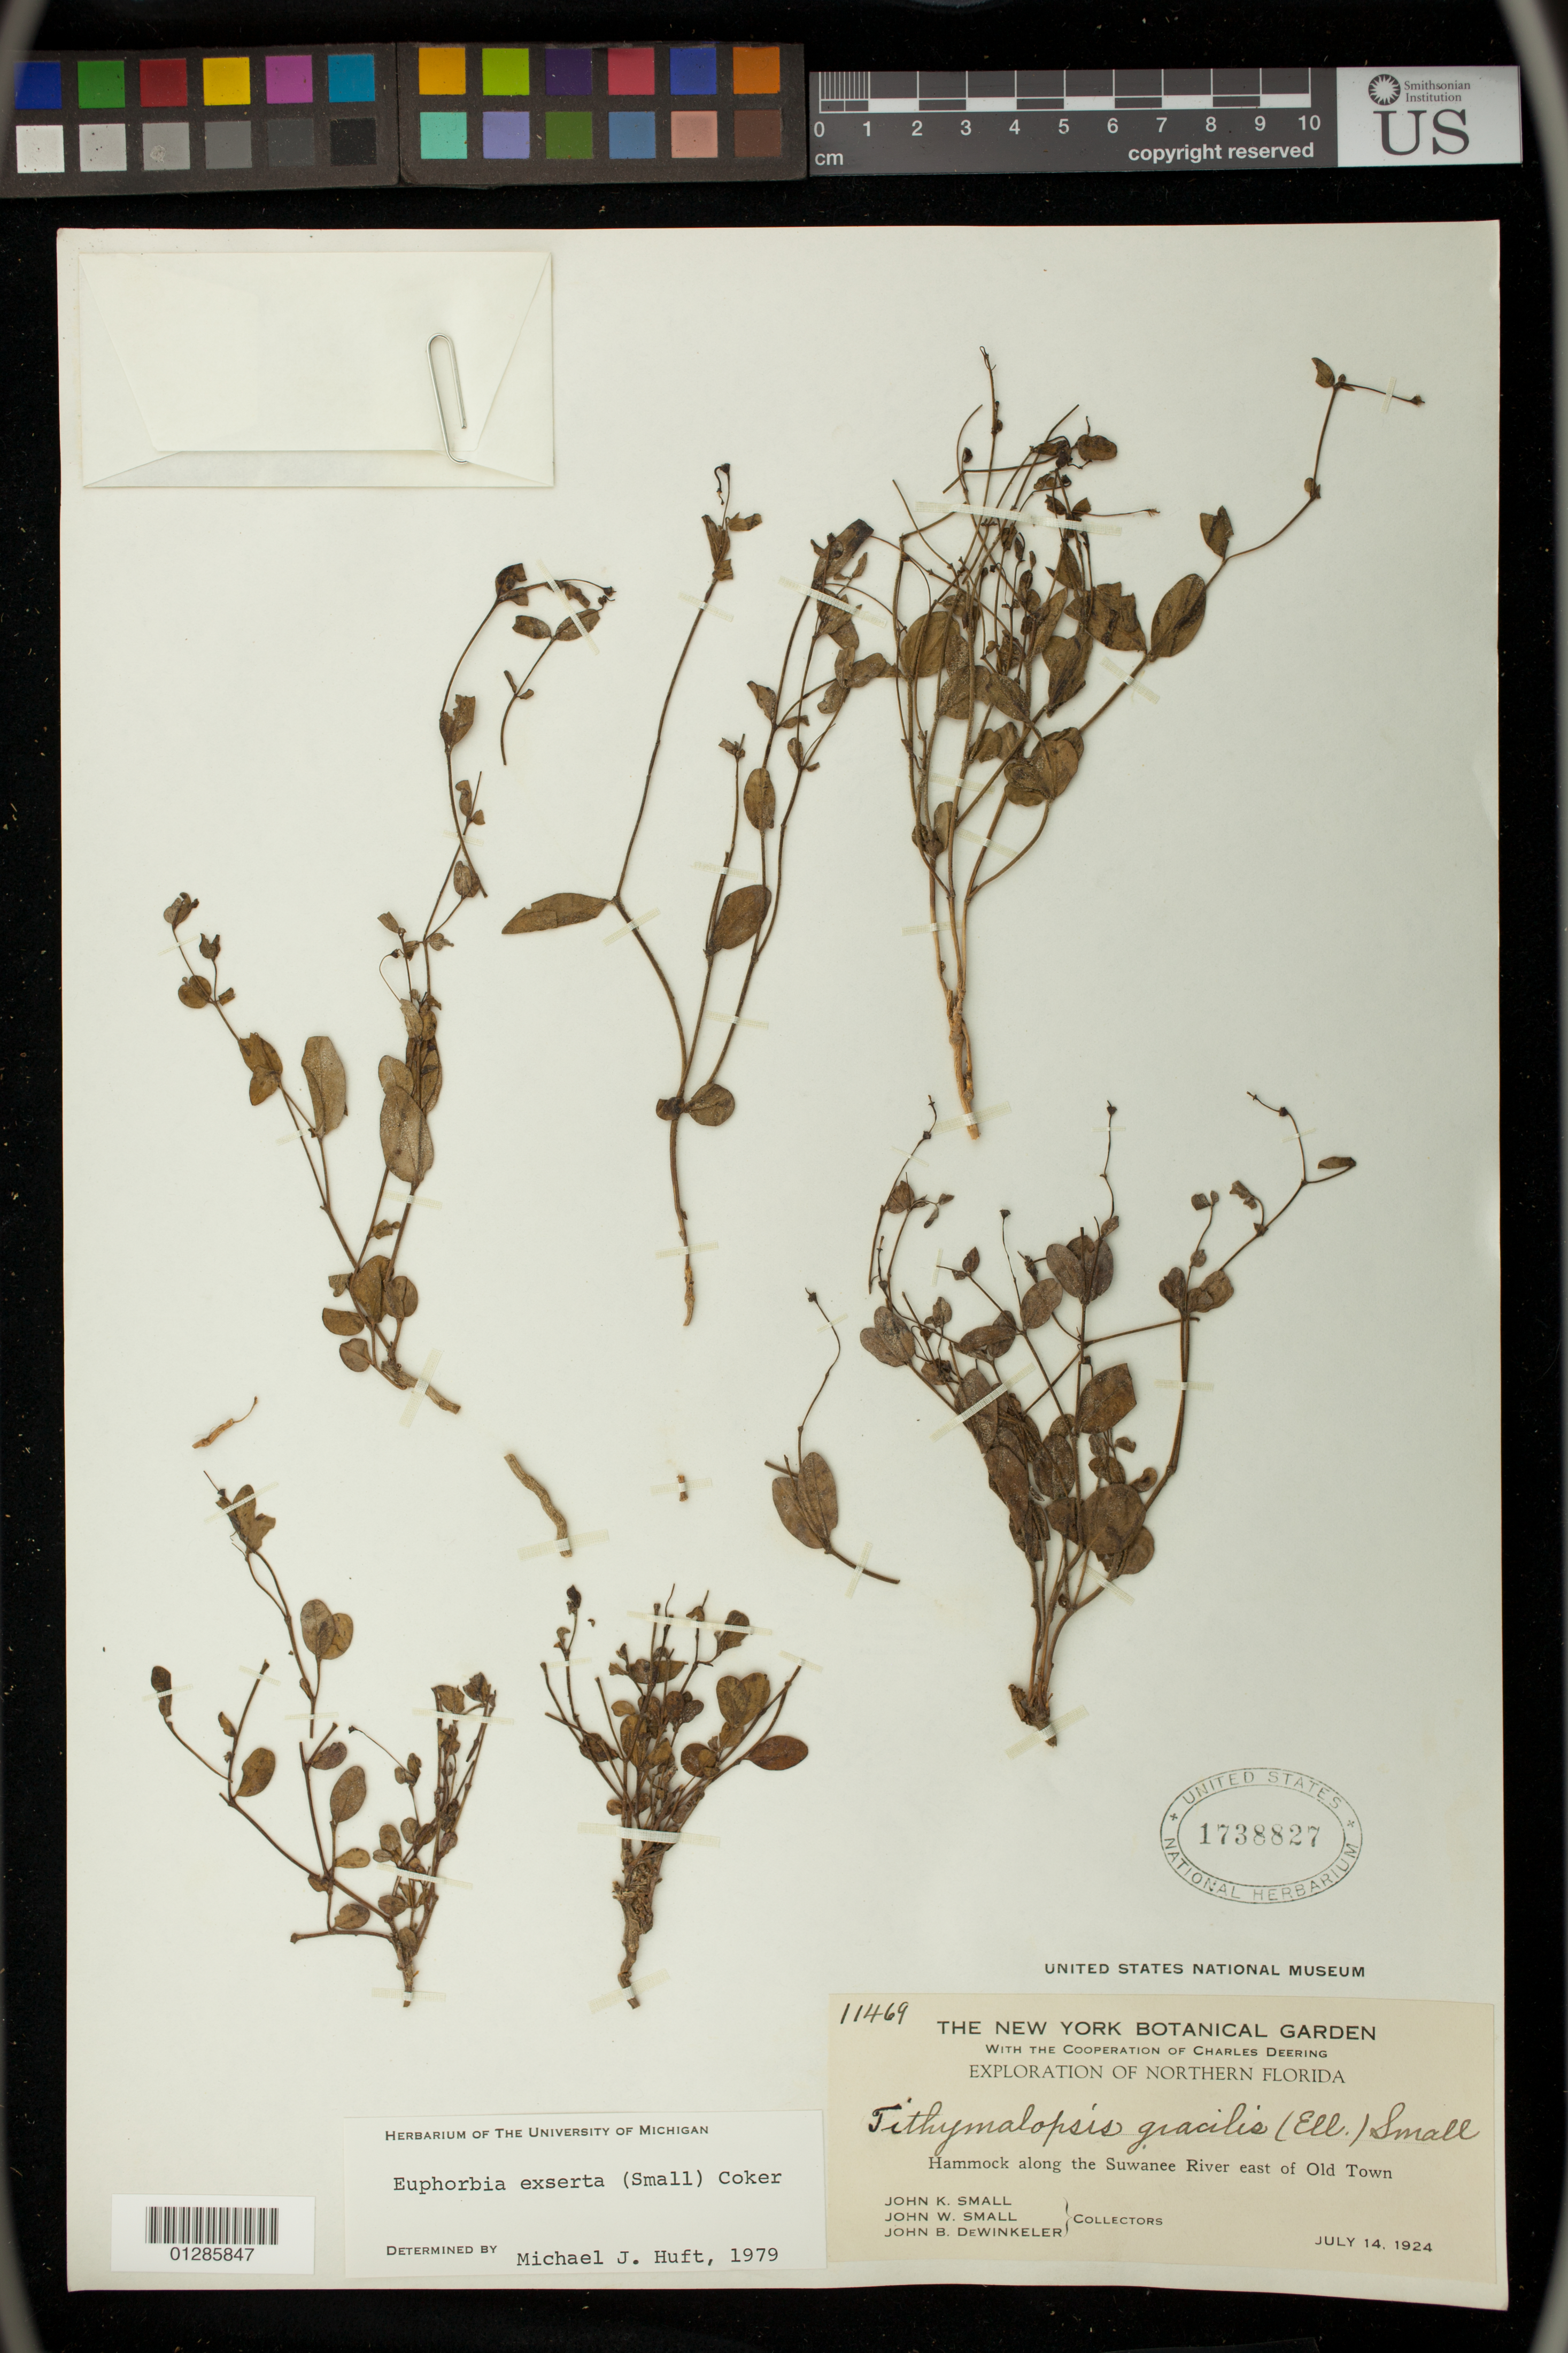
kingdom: Plantae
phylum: Tracheophyta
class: Magnoliopsida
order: Malpighiales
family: Euphorbiaceae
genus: Euphorbia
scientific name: Euphorbia exserta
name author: (Small) Coker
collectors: J. K. Small, J. Small & J. B. Dewinkeler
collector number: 11469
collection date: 1924-07-14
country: United States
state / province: Florida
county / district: Dixie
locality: Hammock along the Suwanee River east of Old Town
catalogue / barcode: US 1738827